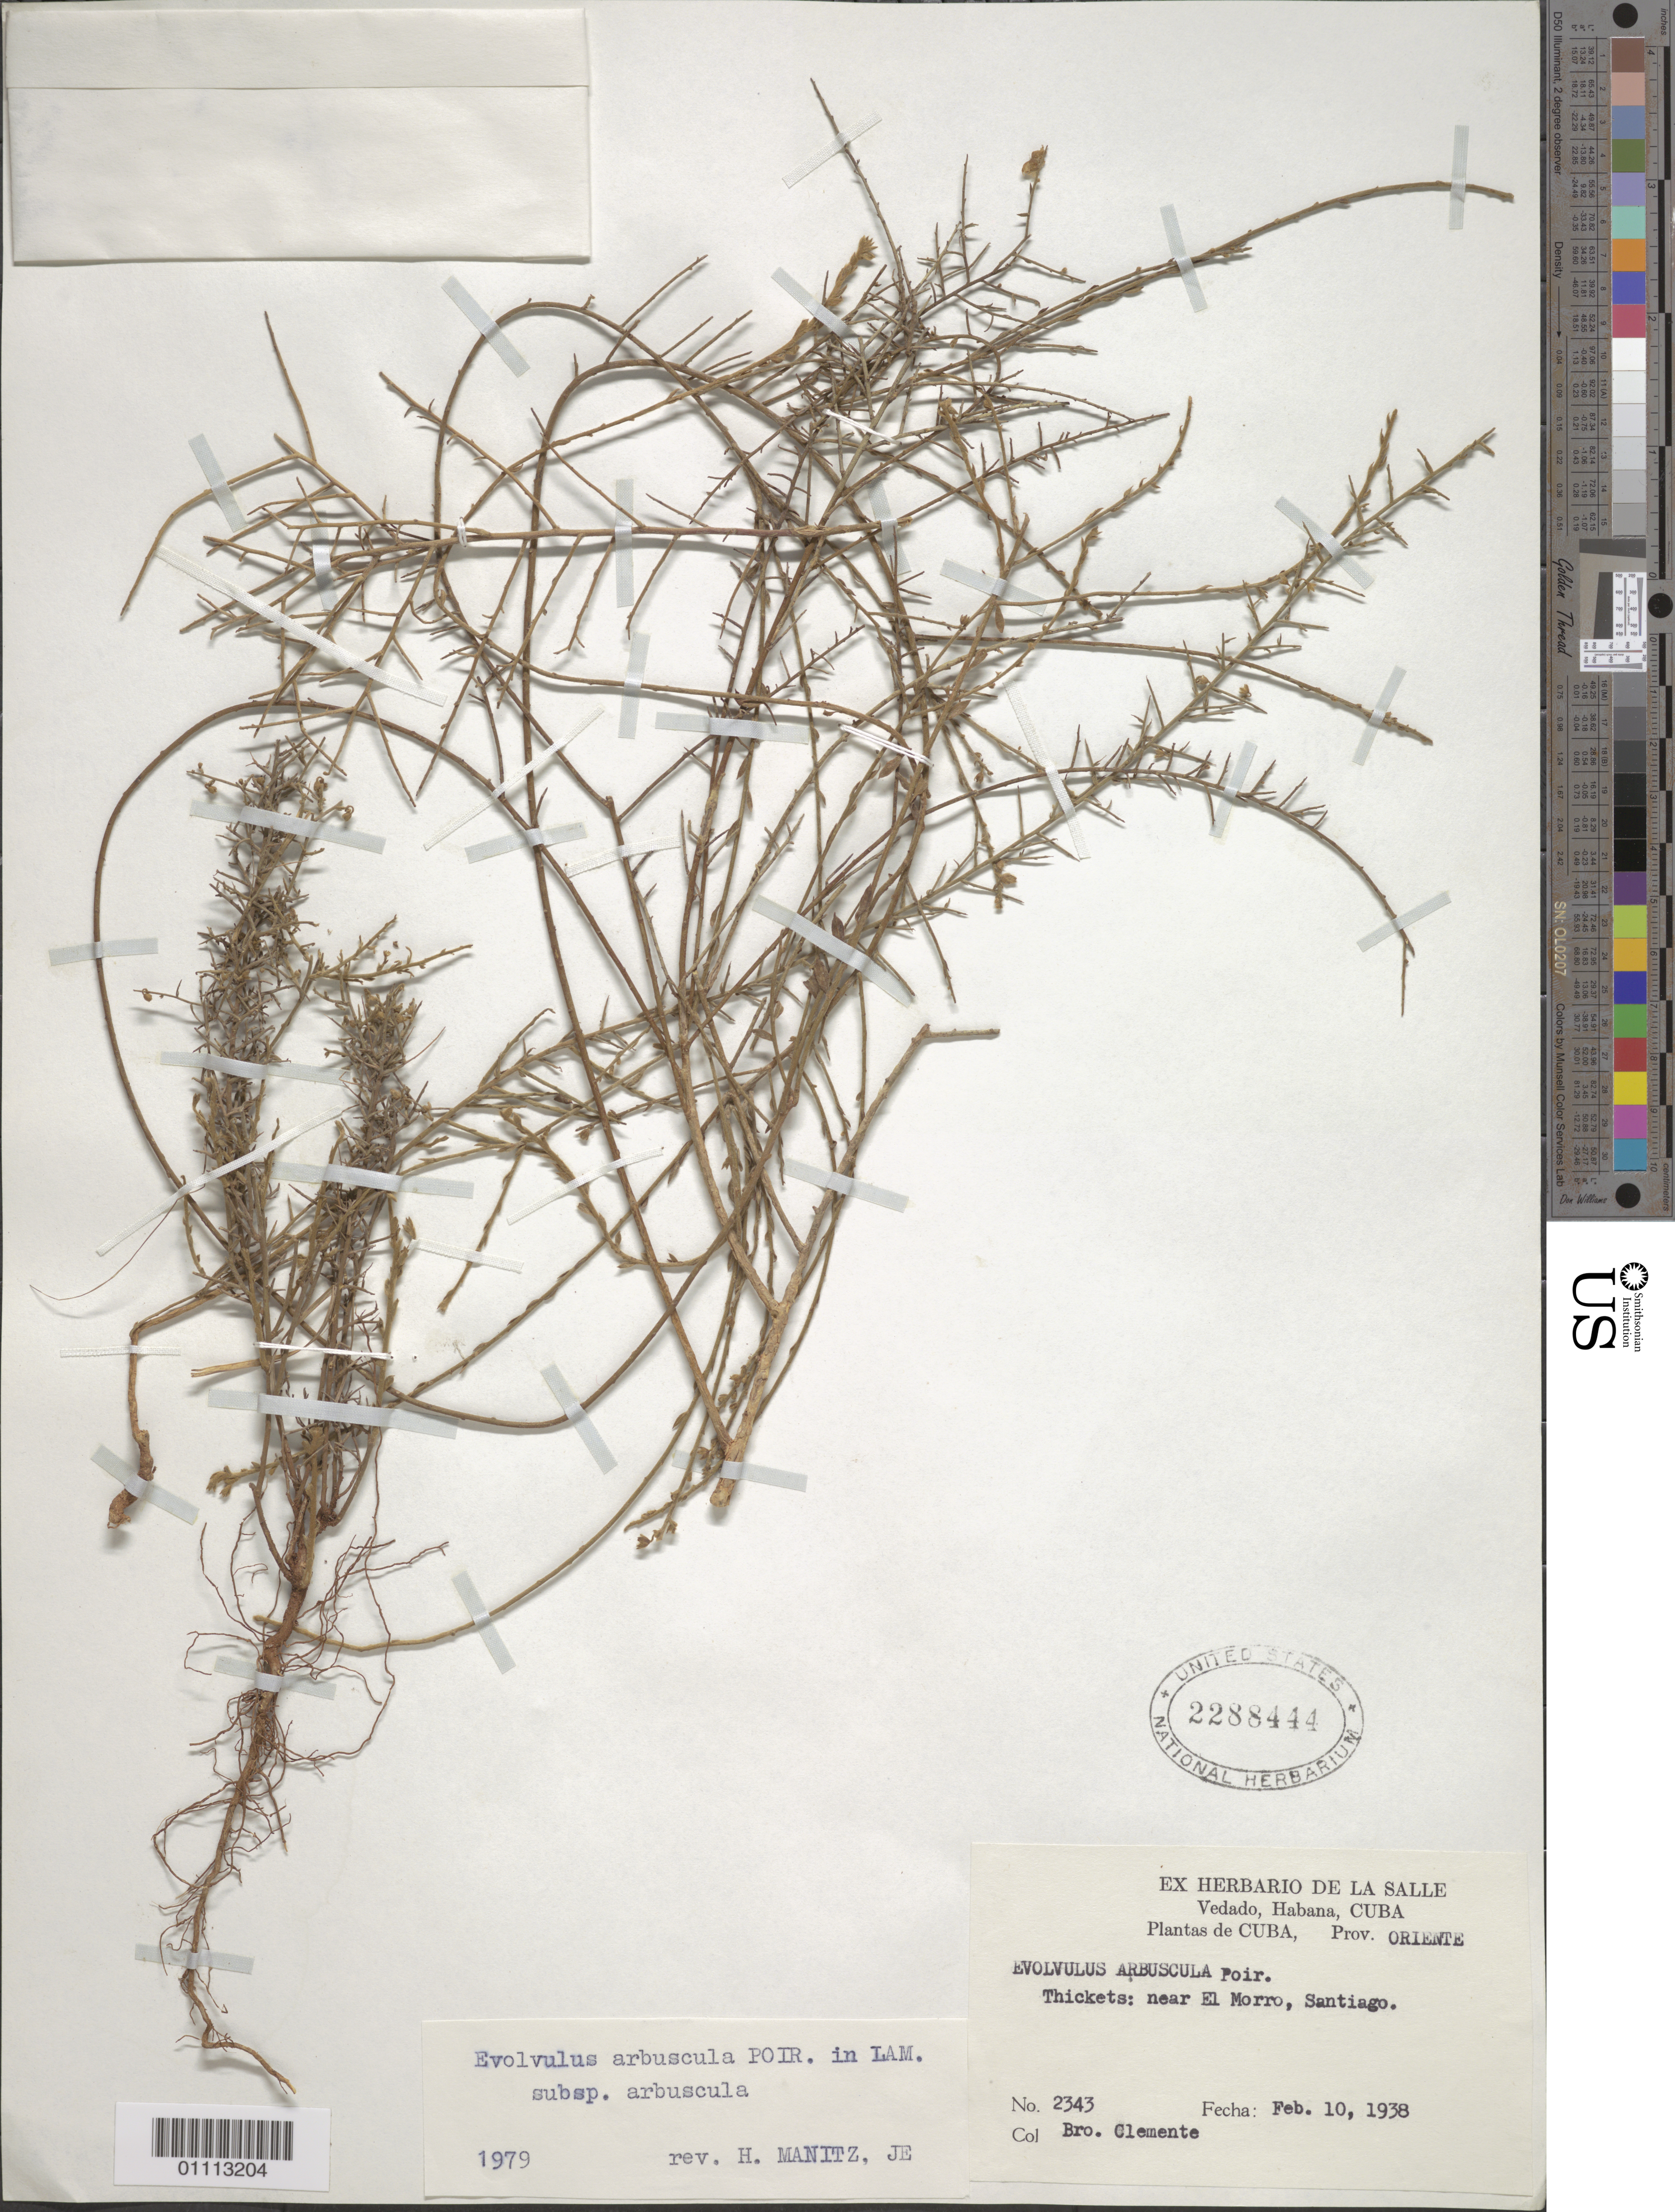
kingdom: Plantae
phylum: Tracheophyta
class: Magnoliopsida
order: Solanales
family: Convolvulaceae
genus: Evolvulus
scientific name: Evolvulus arbuscula var. arbuscula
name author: Poir.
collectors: Bro. Clemente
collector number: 2343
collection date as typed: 10 Feb 1938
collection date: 1938-02-10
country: Cuba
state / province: Santiago de Cuba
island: Cuba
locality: Thickets: near El Morro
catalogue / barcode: US 2288444